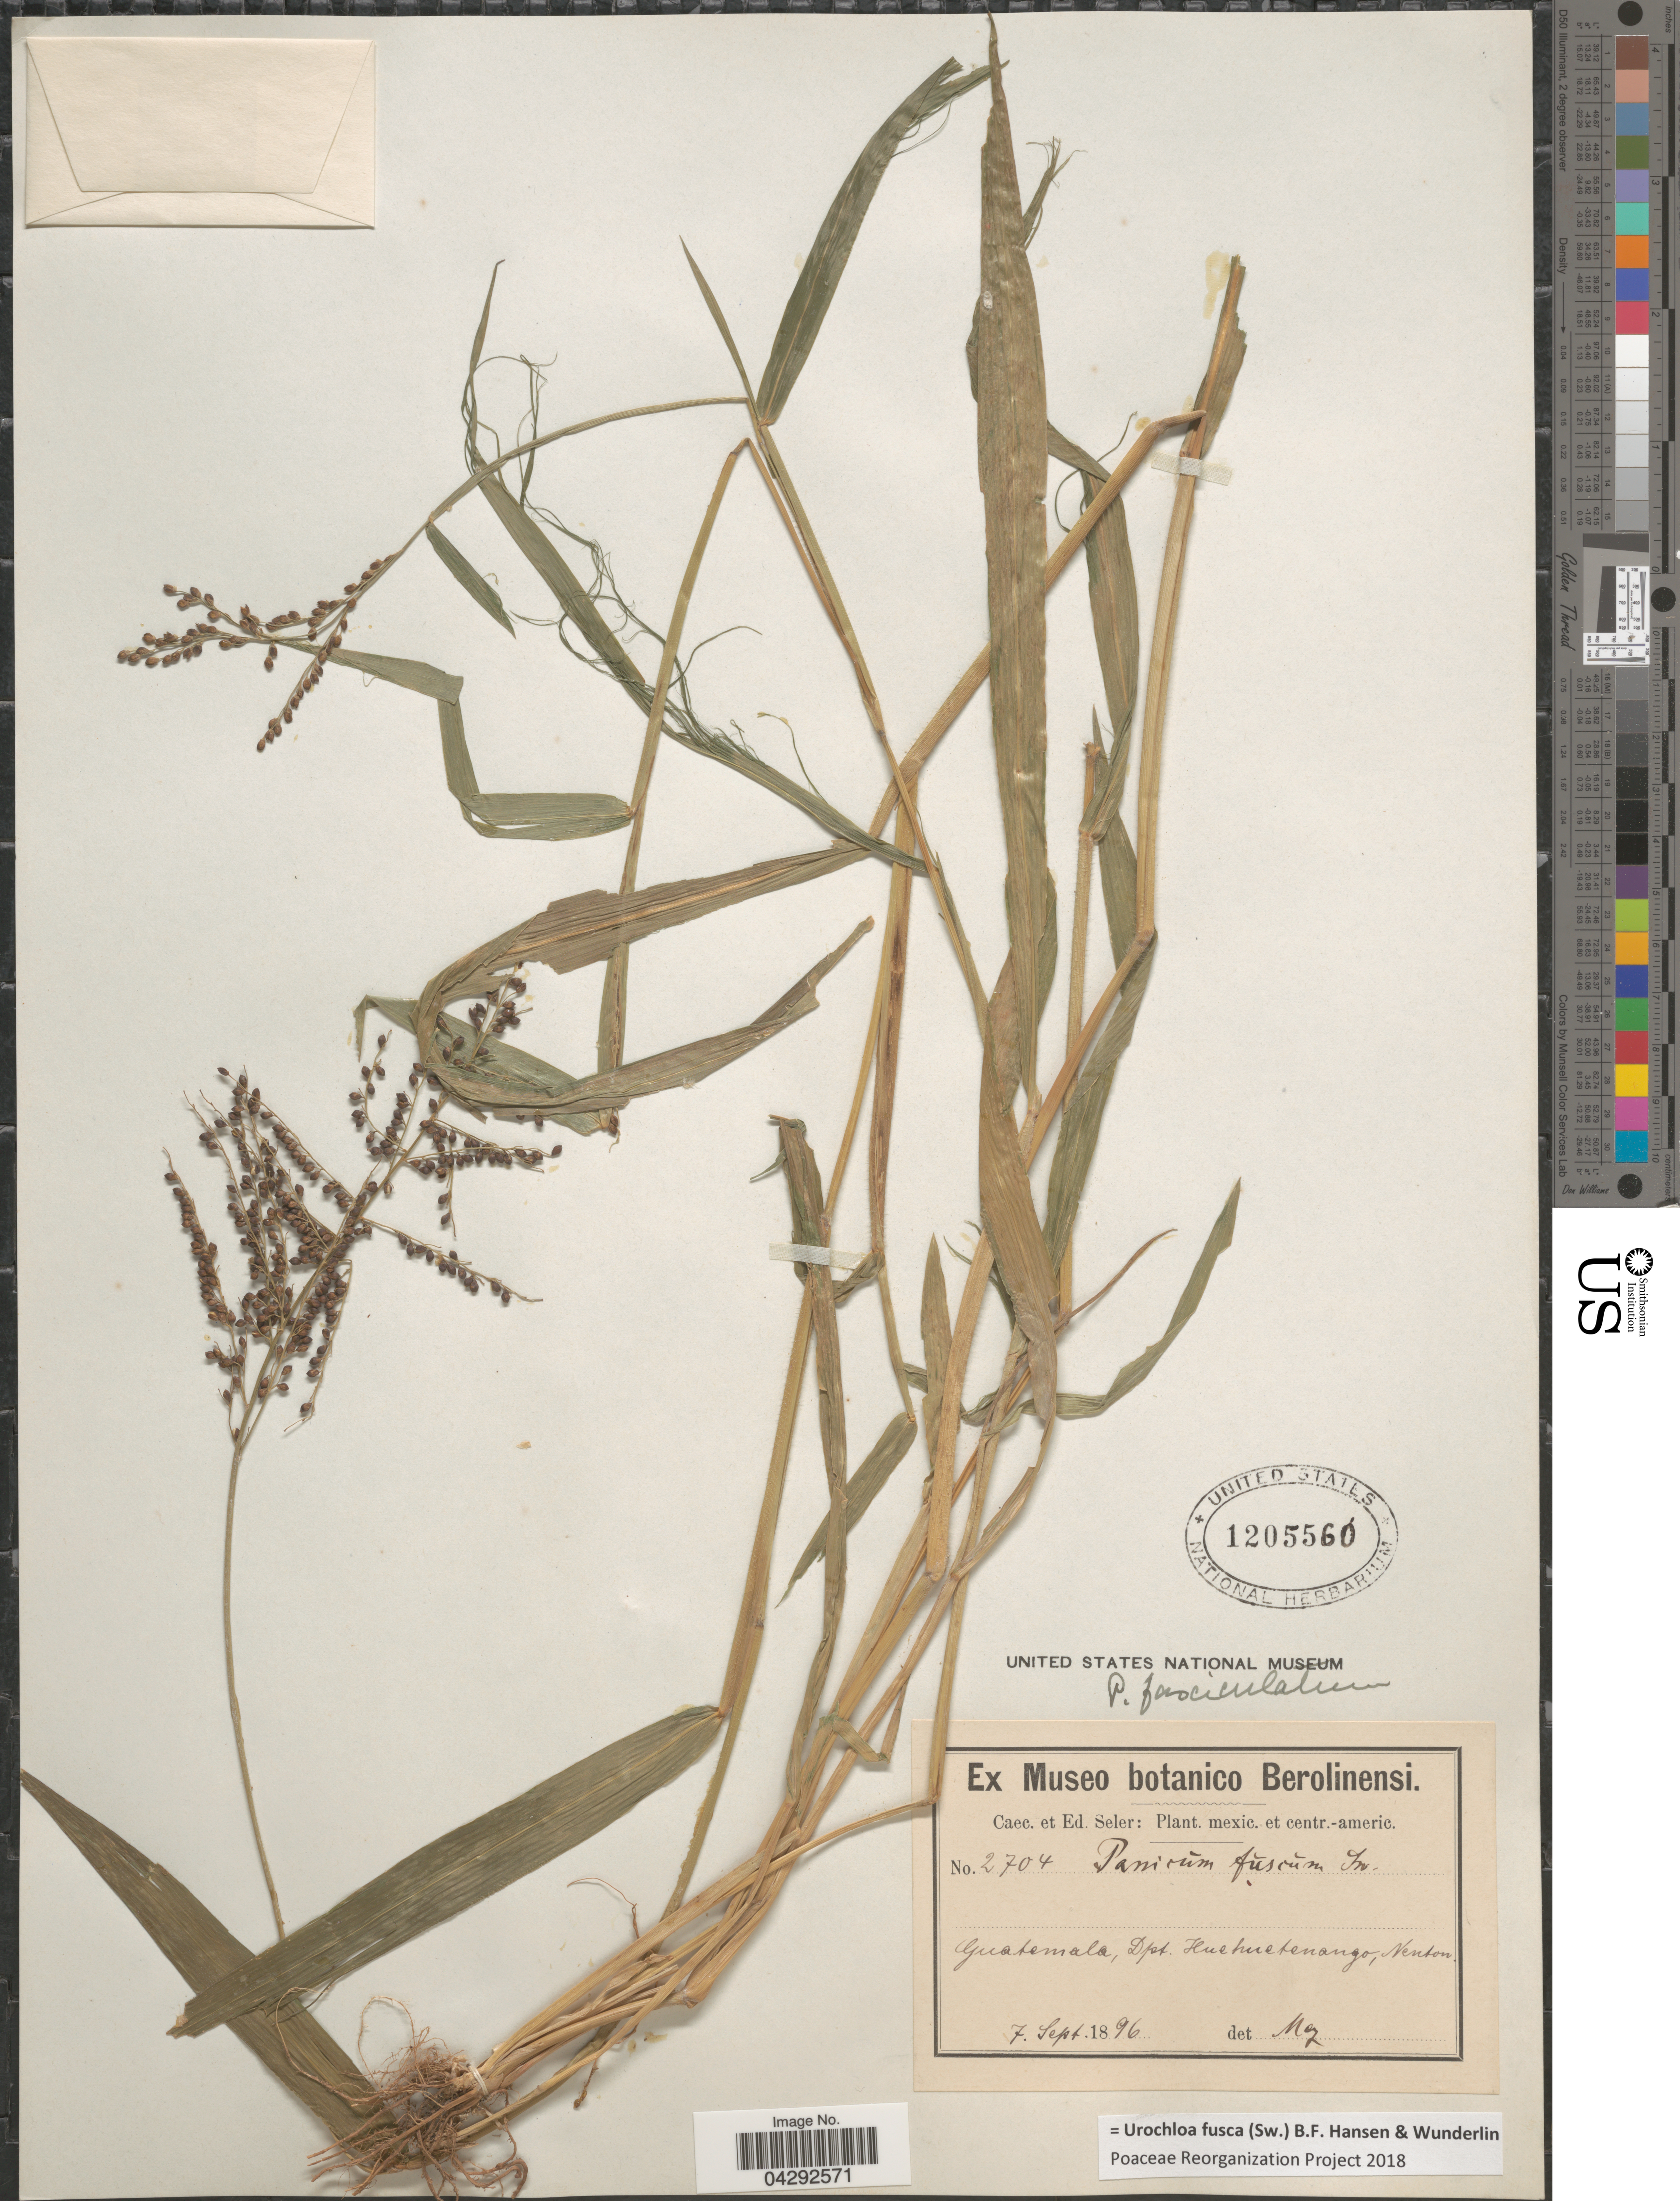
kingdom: Plantae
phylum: Tracheophyta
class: Liliopsida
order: Poales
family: Poaceae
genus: Urochloa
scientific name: Urochloa fusca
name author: (Sw.) B.F. Hansen & Wunderlin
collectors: C. Seler & E. G. Seler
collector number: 2704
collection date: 1896-09-07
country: Guatemala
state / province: Huehuetenango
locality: Mexic. et centr.-americ. Dpt. Huehuetenango, Nenton.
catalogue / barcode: US 1205560